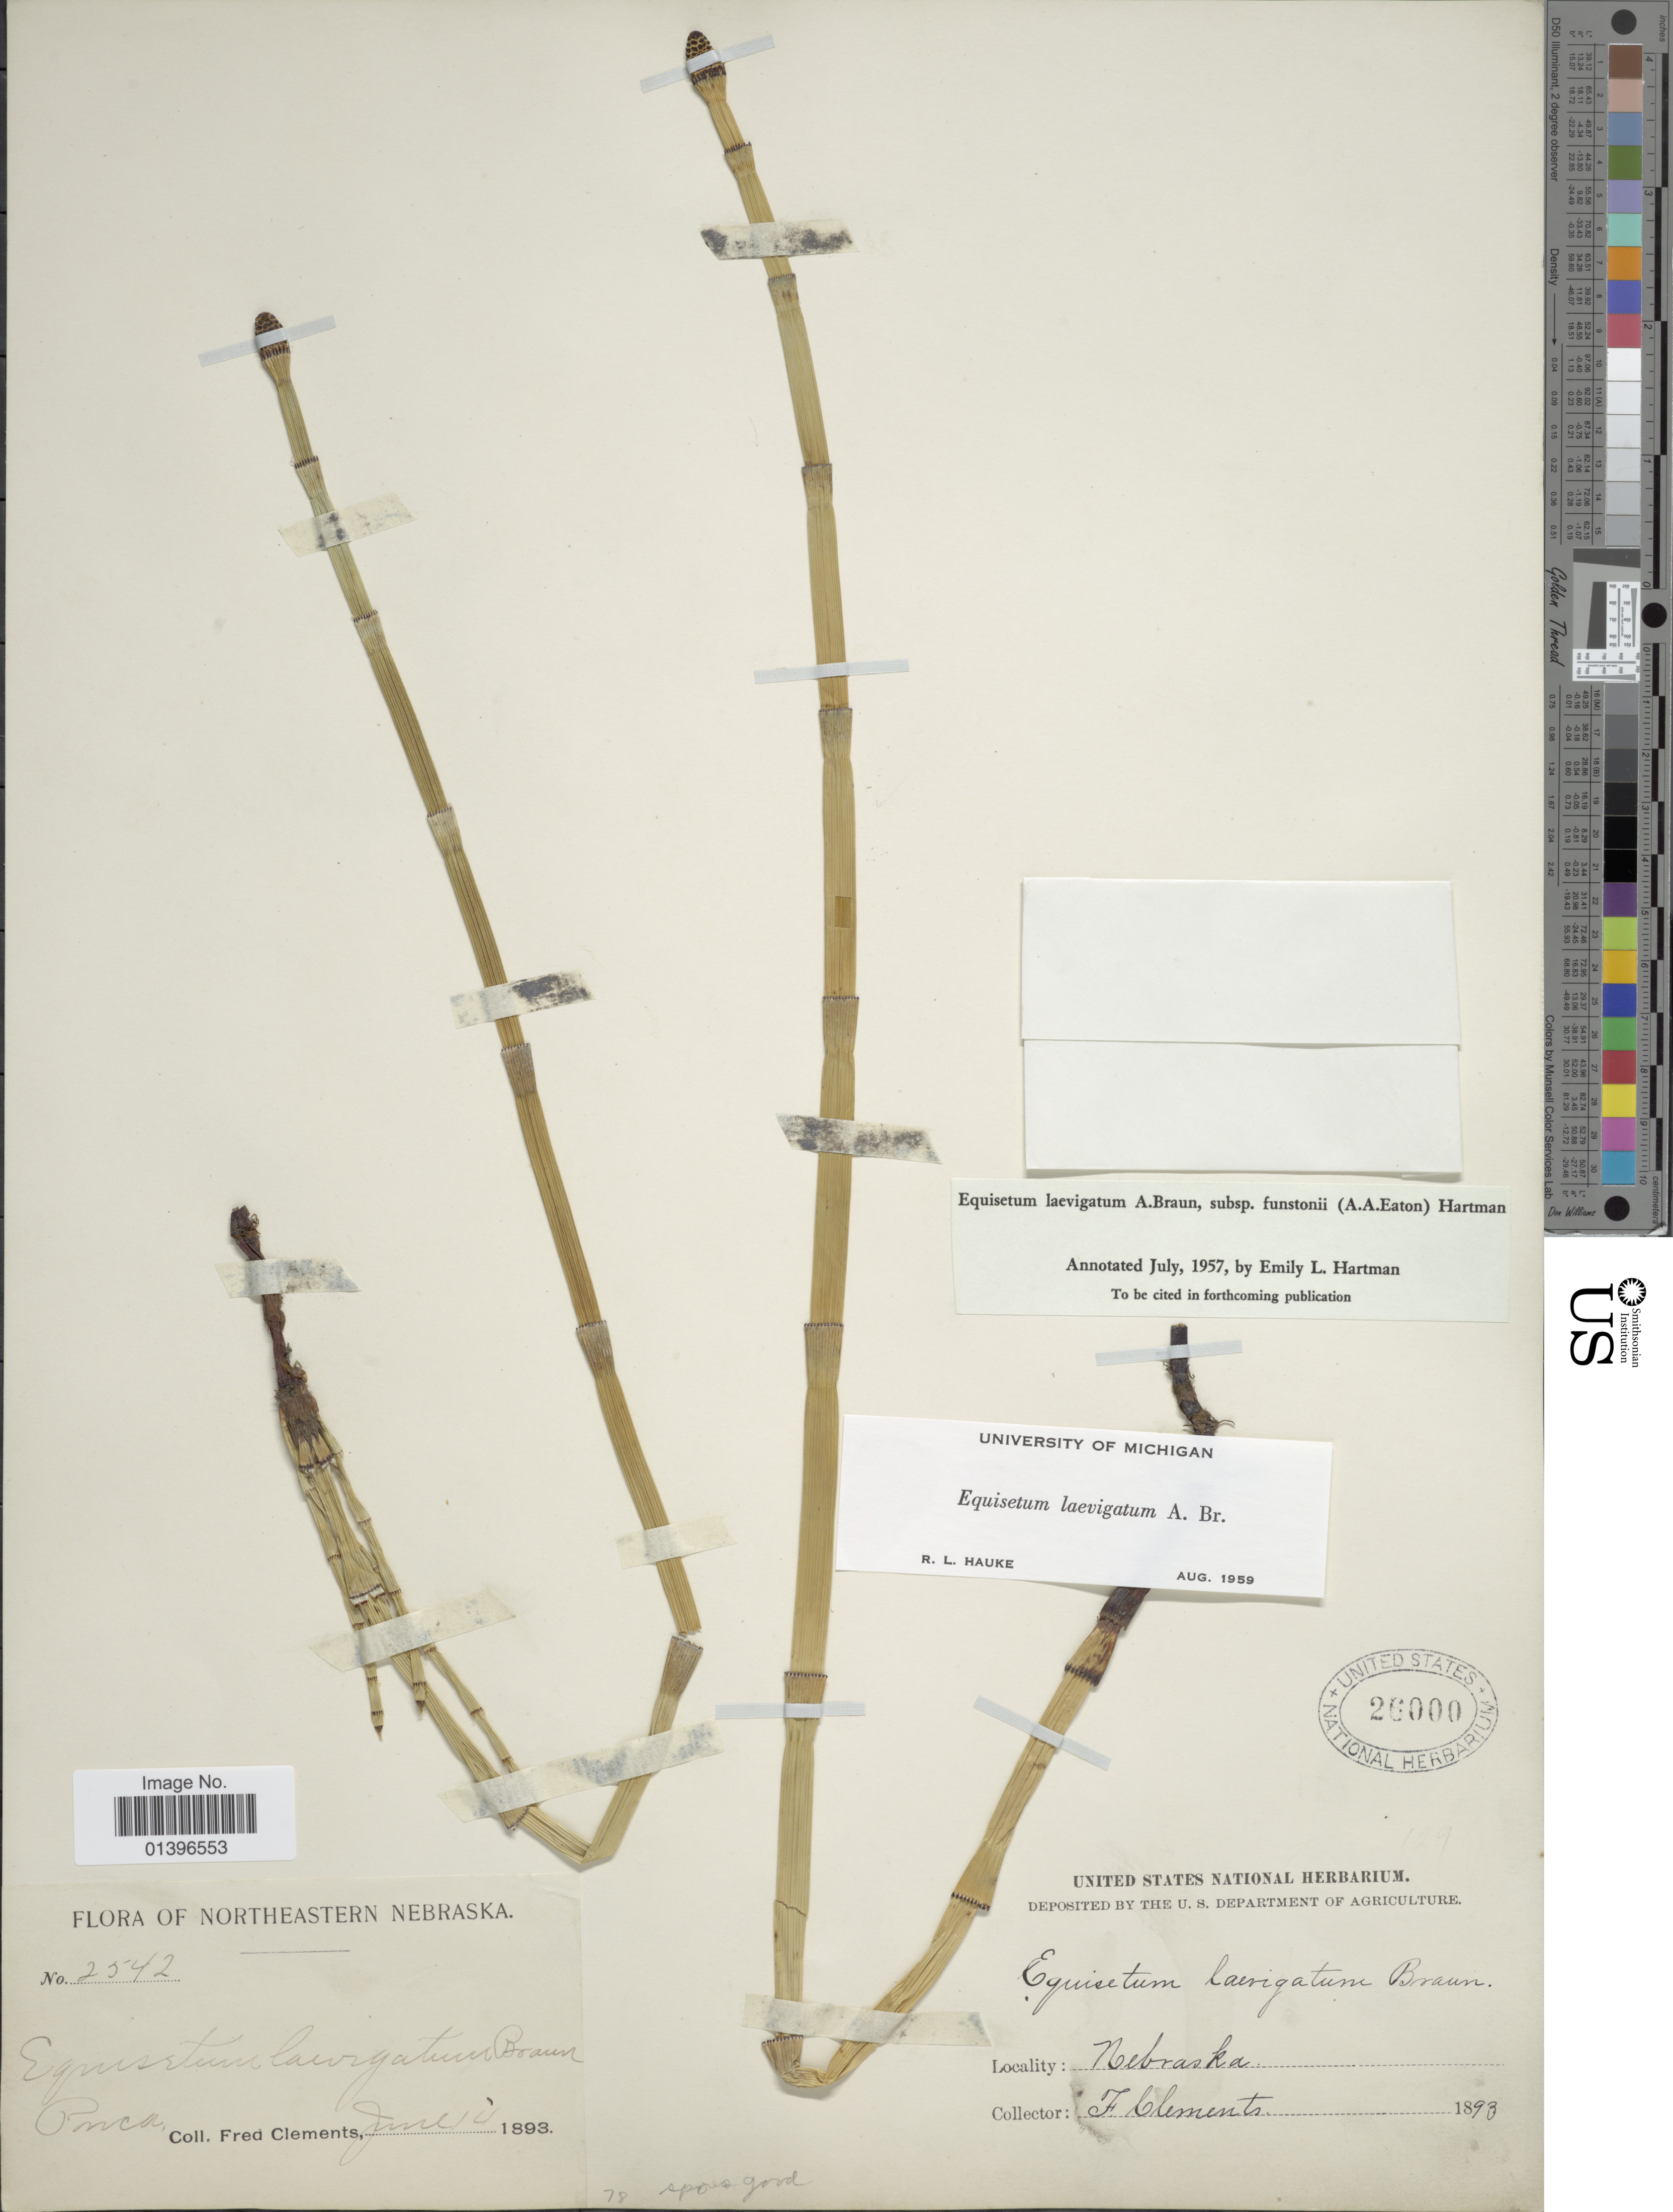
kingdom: Plantae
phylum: Tracheophyta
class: Polypodiopsida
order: Equisetales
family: Equisetaceae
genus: Equisetum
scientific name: Equisetum laevigatum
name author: A. Braun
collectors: F. Clements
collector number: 2542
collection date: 1893-06-14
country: United States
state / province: Nebraska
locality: Northeastern Nebraska. Ponca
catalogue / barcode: US 26000